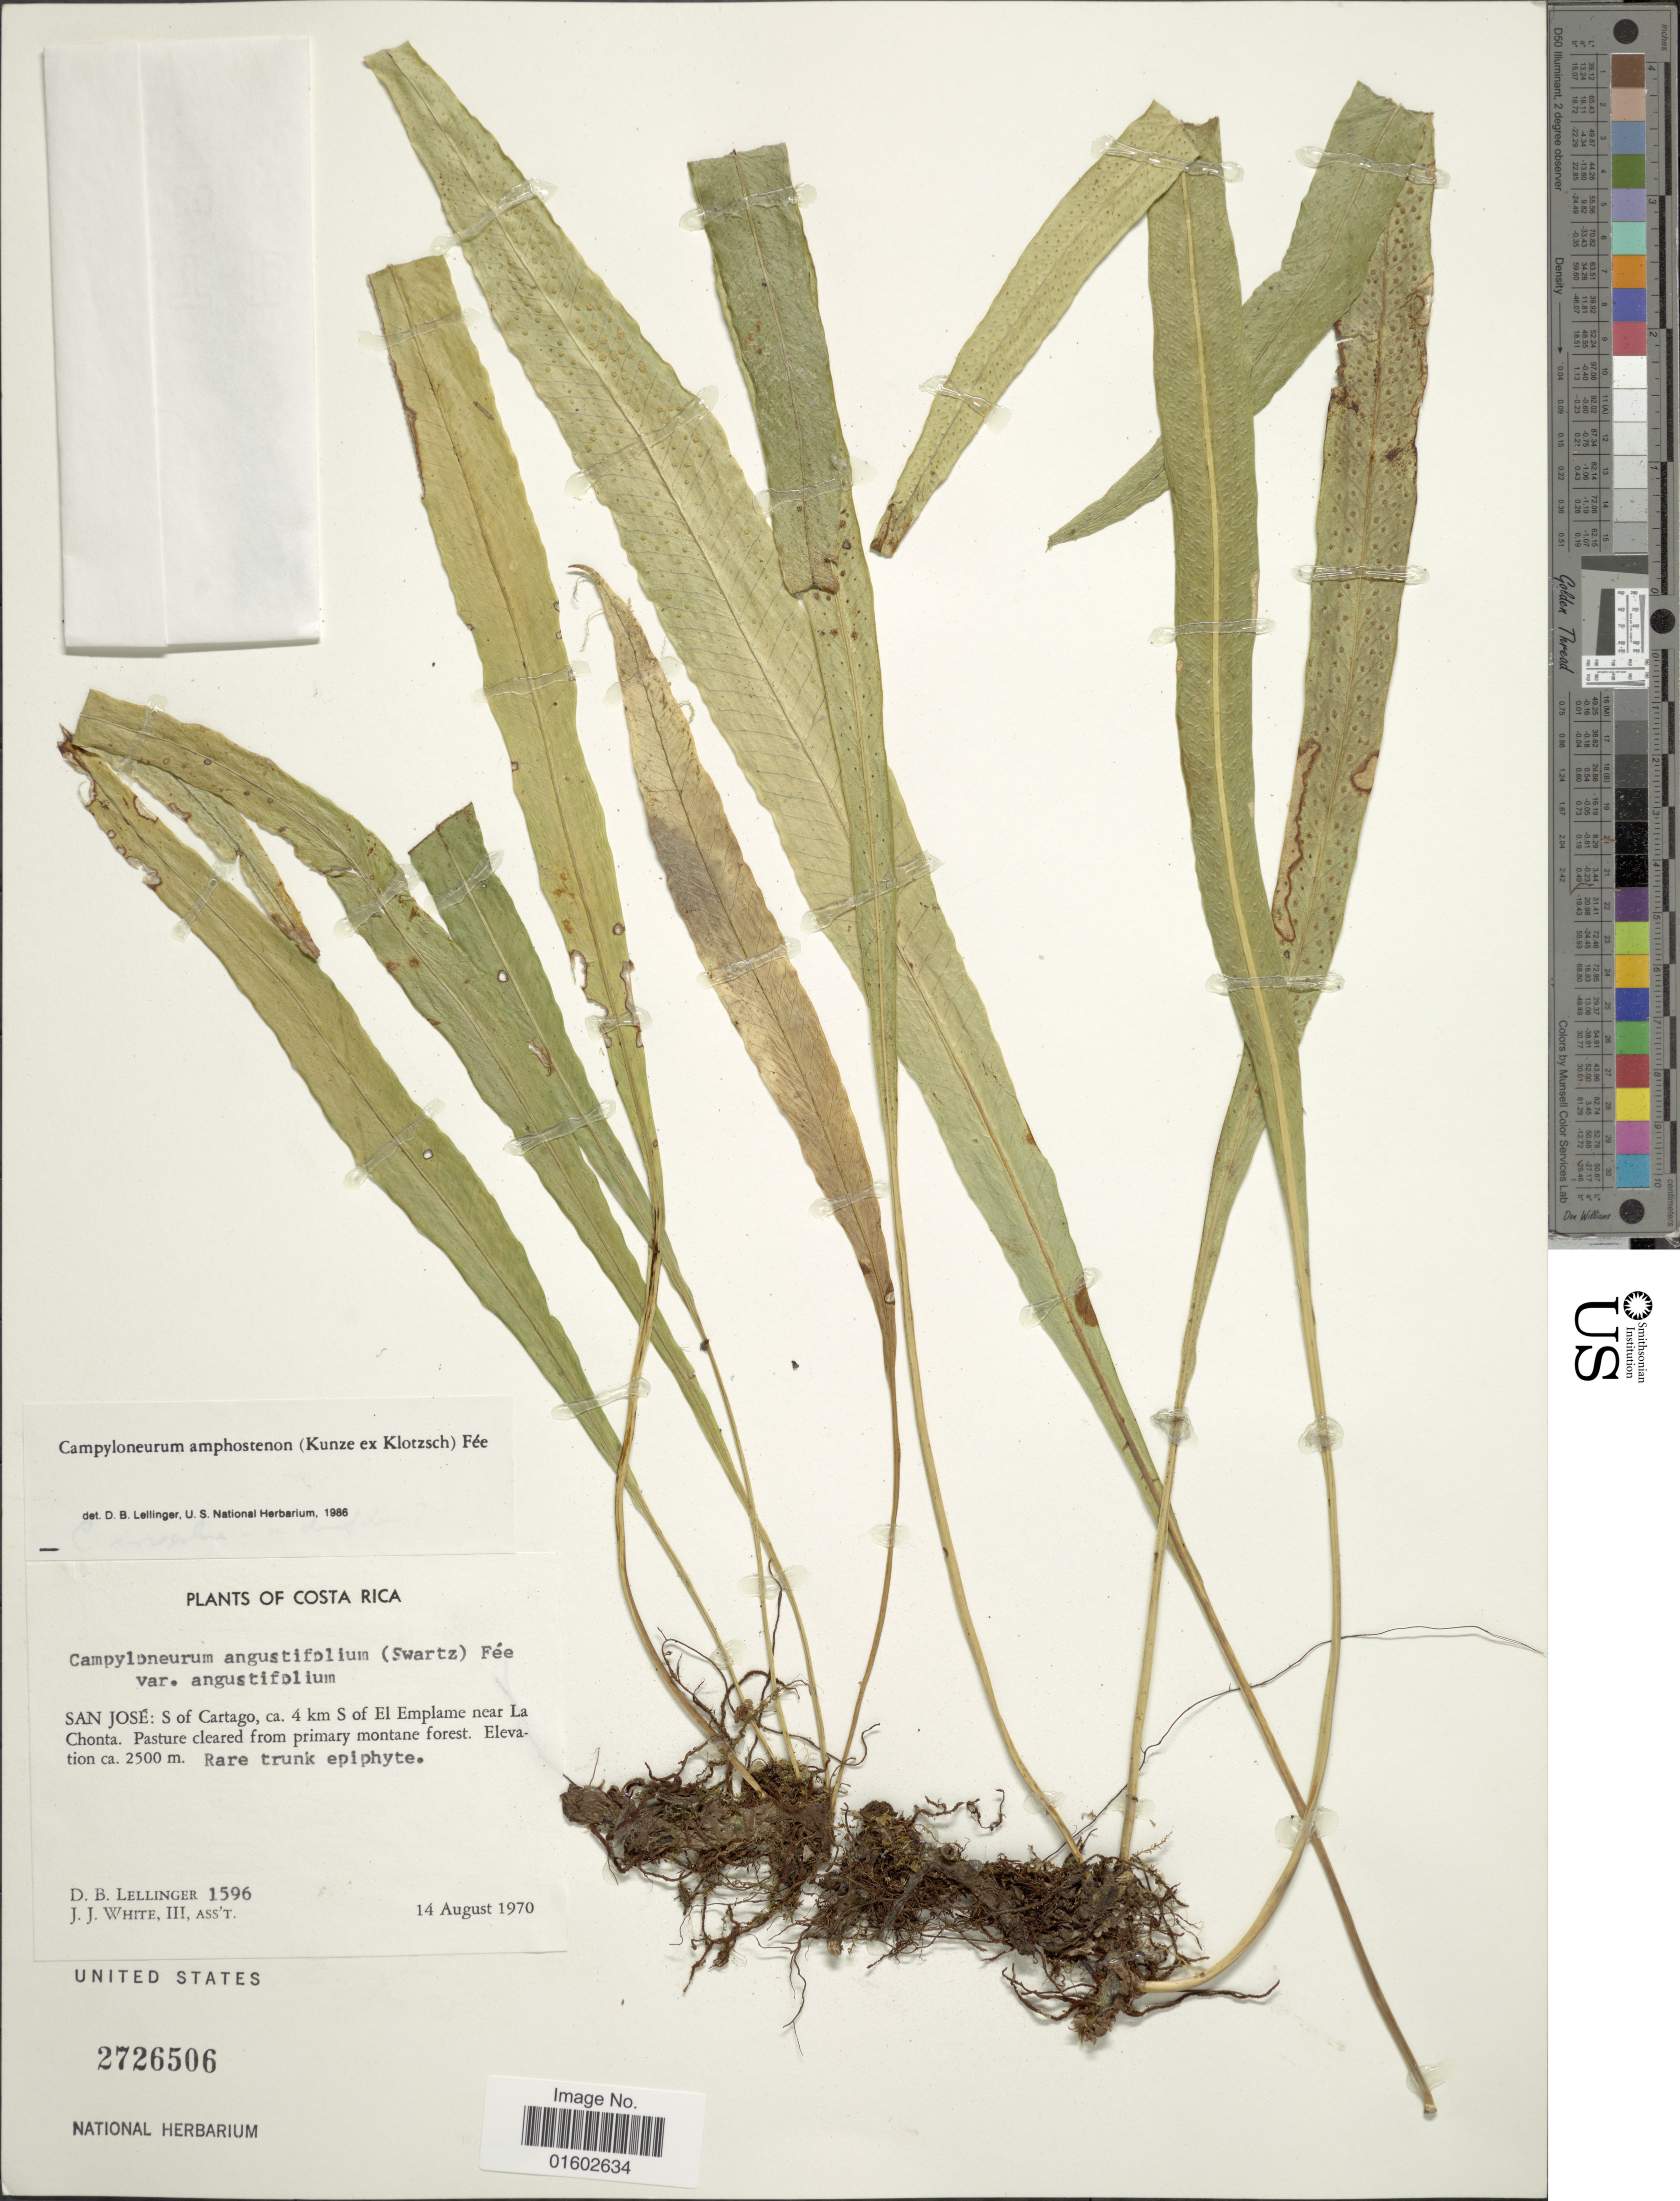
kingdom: Plantae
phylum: Tracheophyta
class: Polypodiopsida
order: Polypodiales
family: Polypodiaceae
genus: Campyloneurum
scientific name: Campyloneurum amphostenon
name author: (Kunze ex Klotzsch) Fée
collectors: D. B. Lellinger & J. J. White III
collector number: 1596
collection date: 1970-08-14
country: Costa Rica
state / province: San José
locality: S. of Cartago, ca. 4 km S of El Emplame near La Chonta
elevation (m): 2500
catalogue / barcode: US 2726506